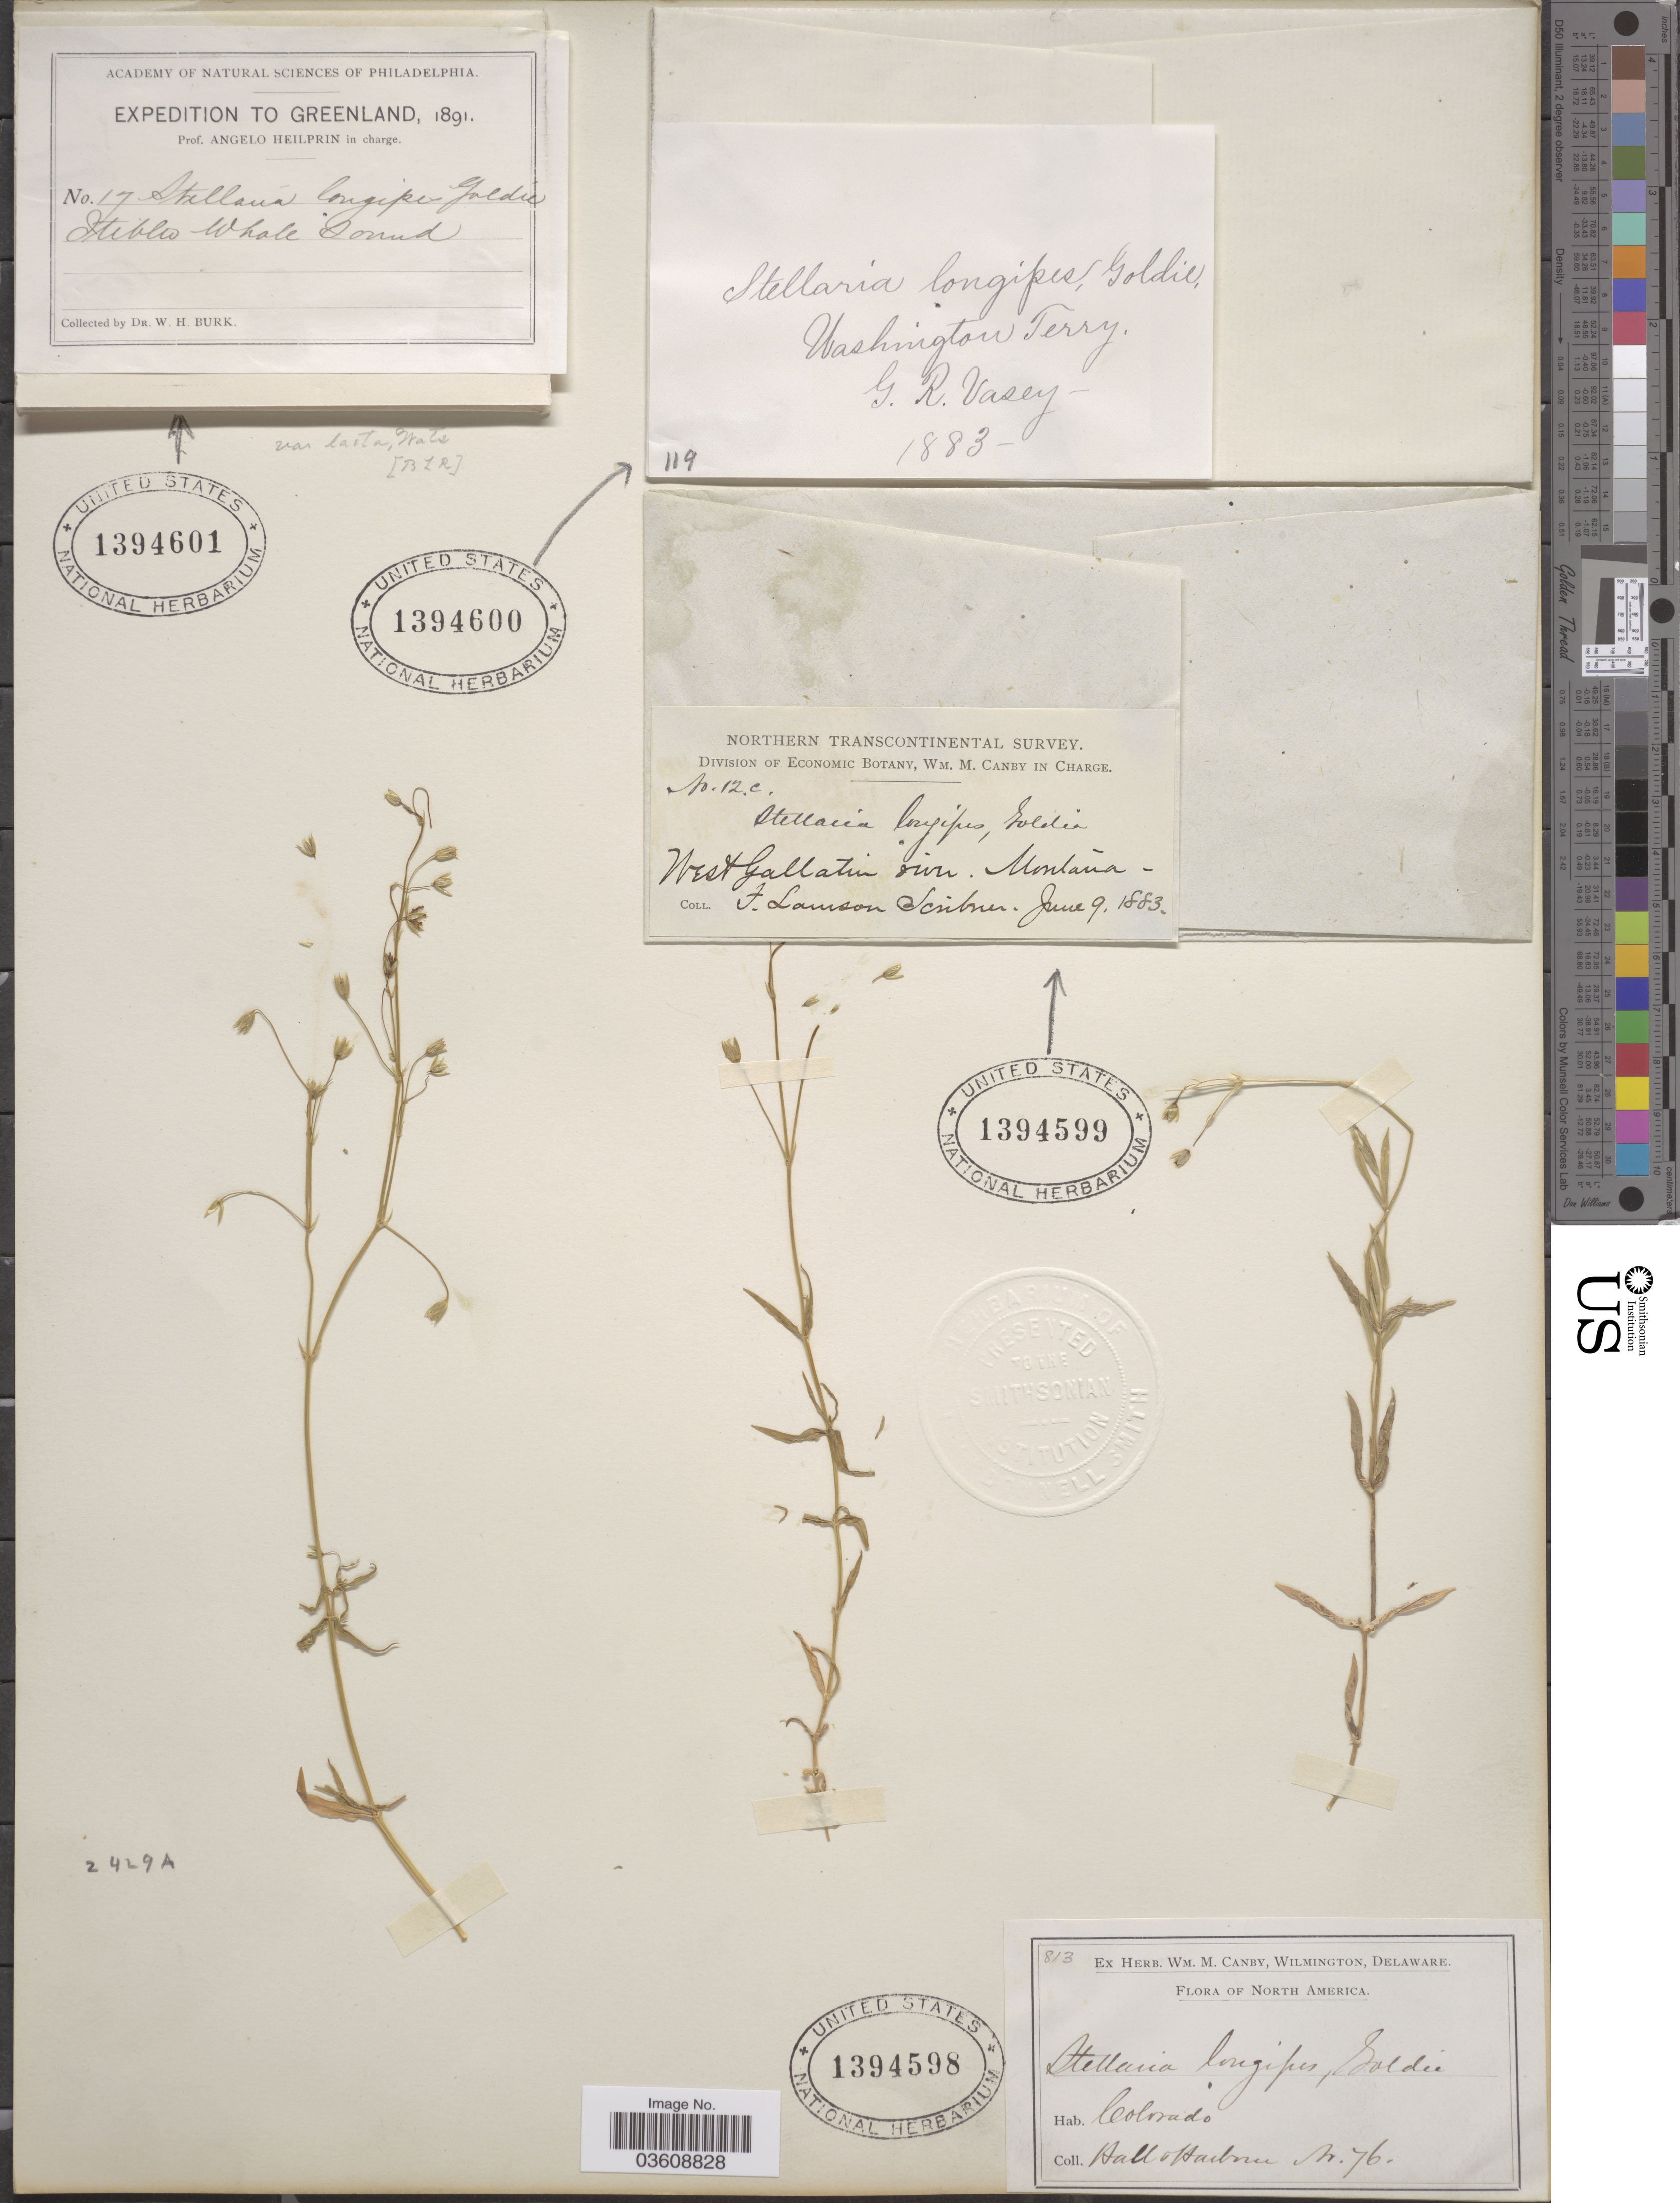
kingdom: Plantae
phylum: Tracheophyta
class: Magnoliopsida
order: Caryophyllales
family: Caryophyllaceae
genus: Stellaria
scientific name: Stellaria longipes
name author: Goldie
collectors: G. R. Vasey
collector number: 119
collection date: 1883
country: United States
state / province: Washington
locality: Washington Terry.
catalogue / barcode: US 1394600-3